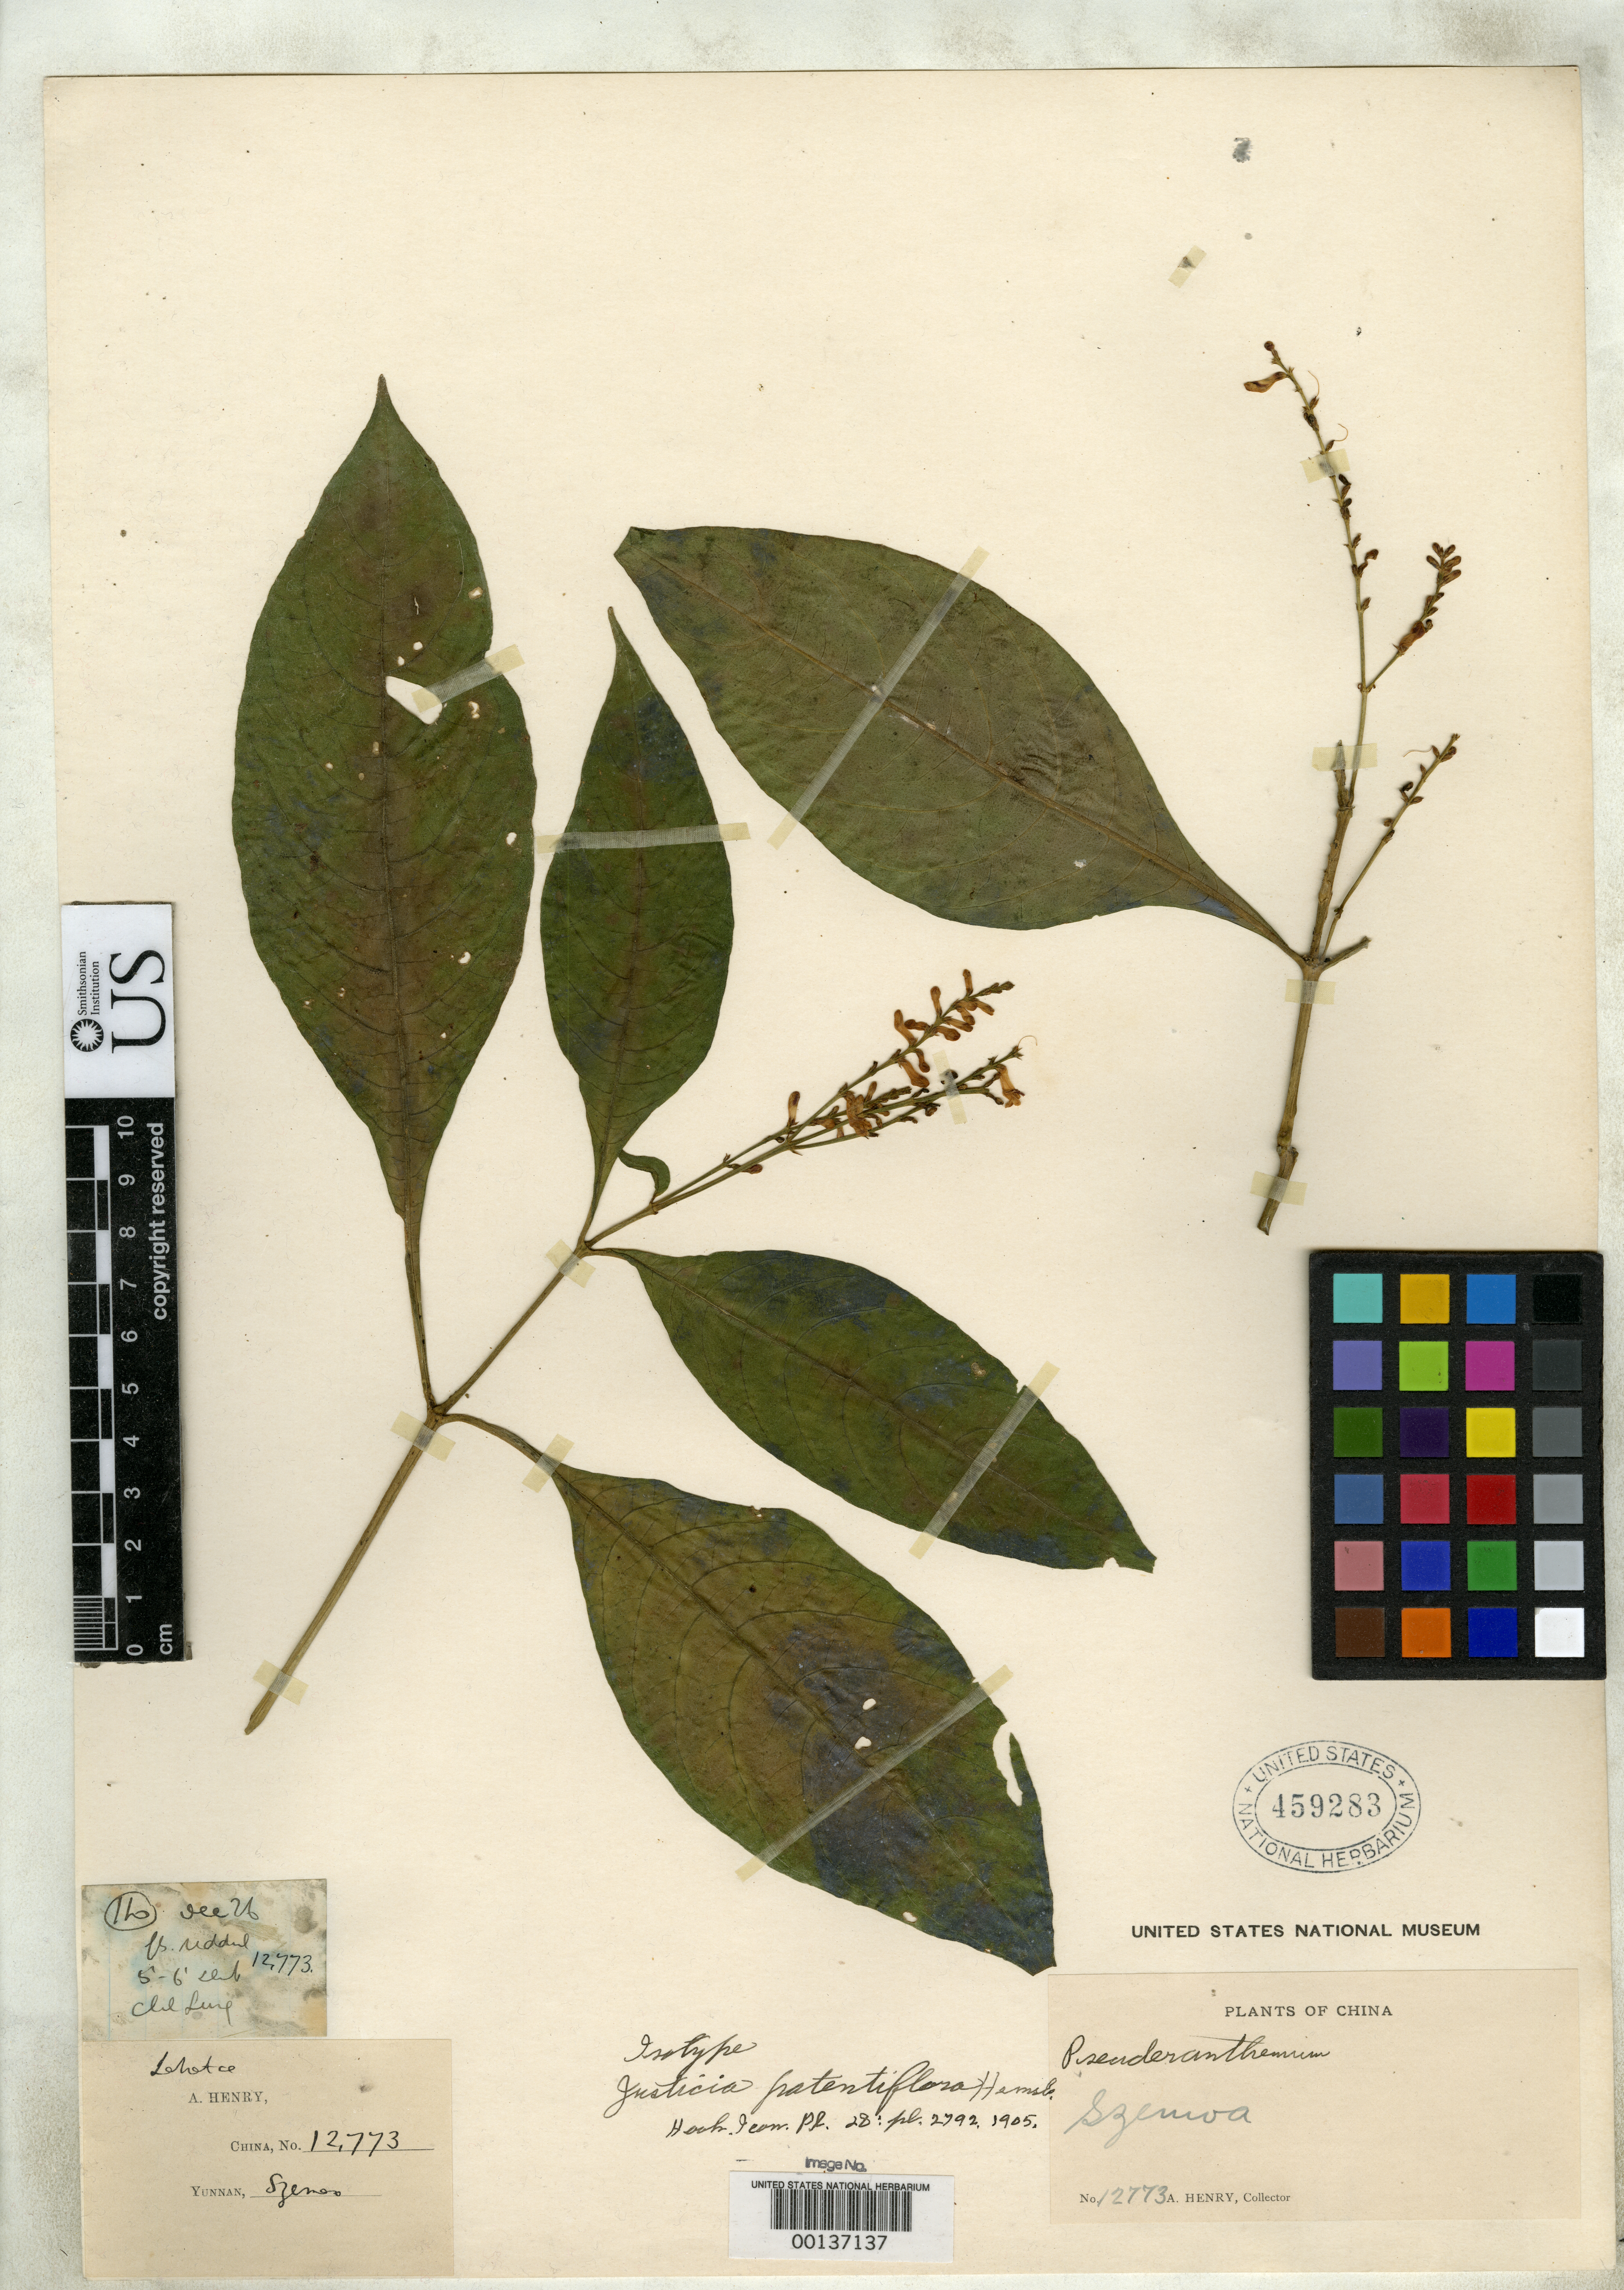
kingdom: Plantae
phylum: Tracheophyta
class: Magnoliopsida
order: Lamiales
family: Acanthaceae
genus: Justicia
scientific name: Justicia patentiflora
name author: Hemsl.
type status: Isotype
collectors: A. Henry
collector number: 12773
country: China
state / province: Yunnan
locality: Szemoa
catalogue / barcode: US 459283